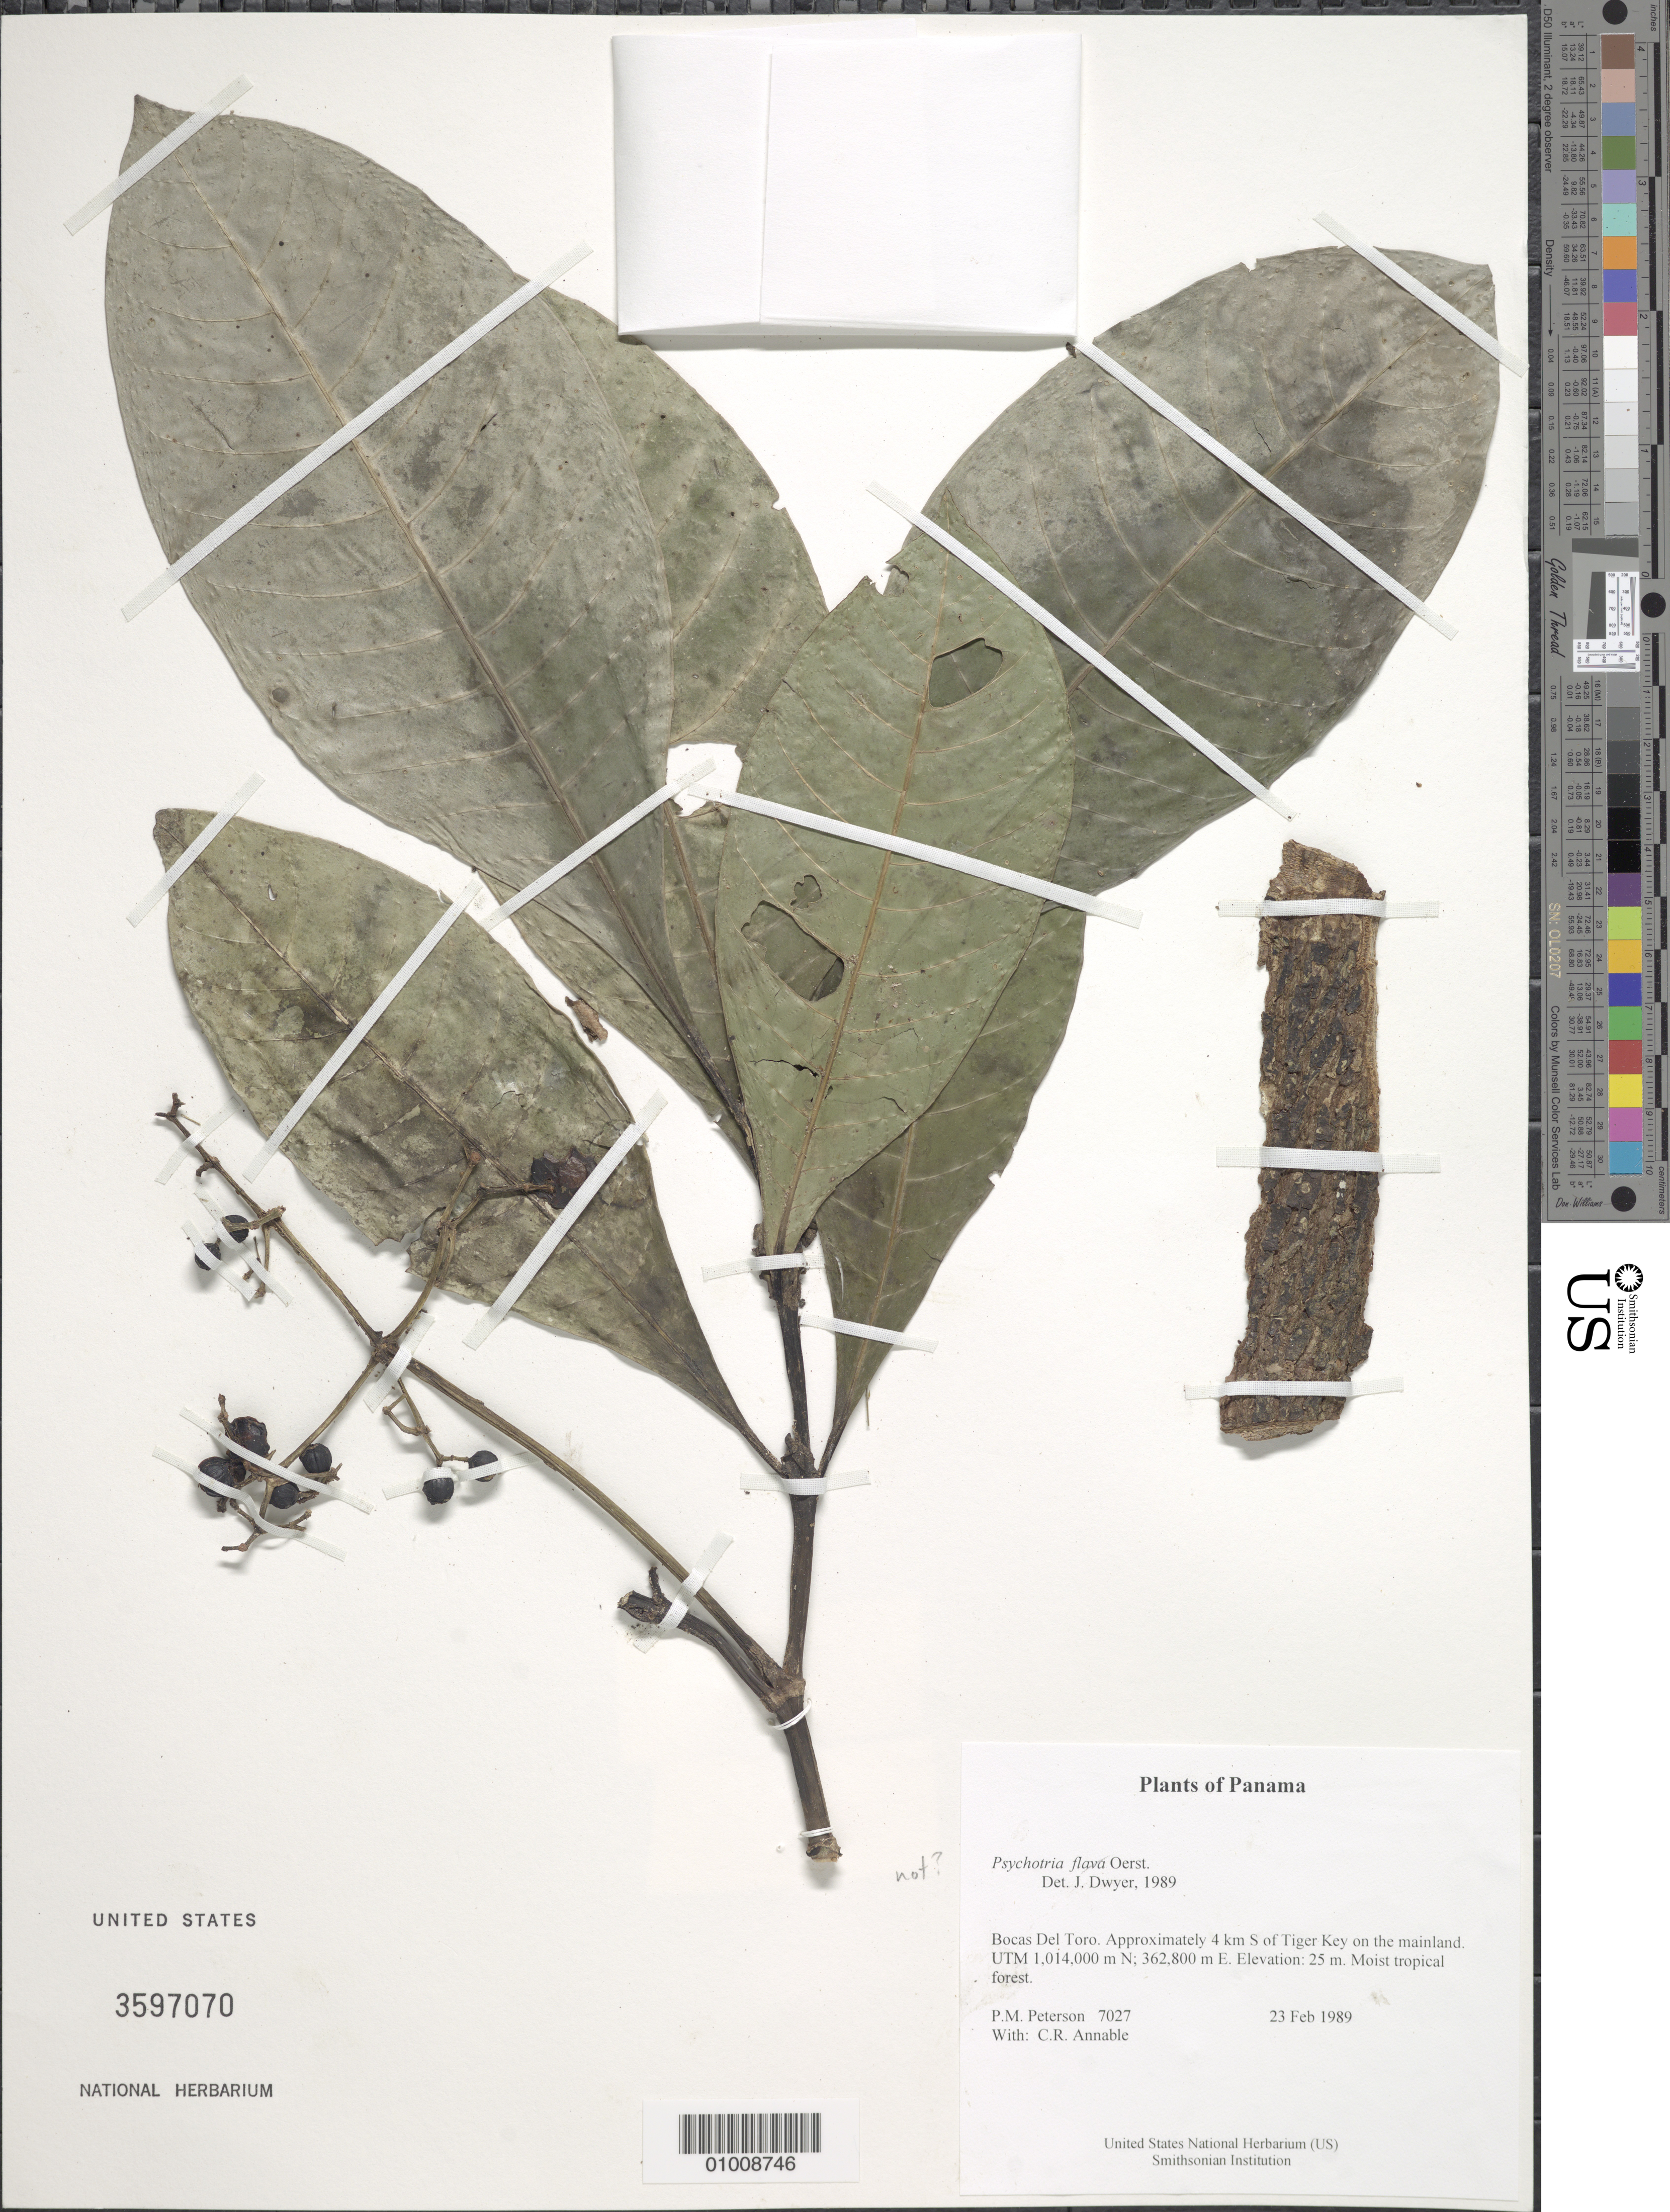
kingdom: Plantae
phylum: Tracheophyta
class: Magnoliopsida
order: Gentianales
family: Rubiaceae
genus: Psychotria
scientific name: Psychotria flava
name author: Oerst. ex Standl.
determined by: Dwyer, J.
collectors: P. M. Peterson & C. R. Annable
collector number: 07027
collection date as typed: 23 Feb 1989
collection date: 1989-02-23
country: Panama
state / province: Bocas del Toro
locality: Approximately 4 km S of Tiger Key on the mainland. UTM 1,014,000 m N; 362,800 m E.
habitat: Moist tropical forest.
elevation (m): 25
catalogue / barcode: US 3597070